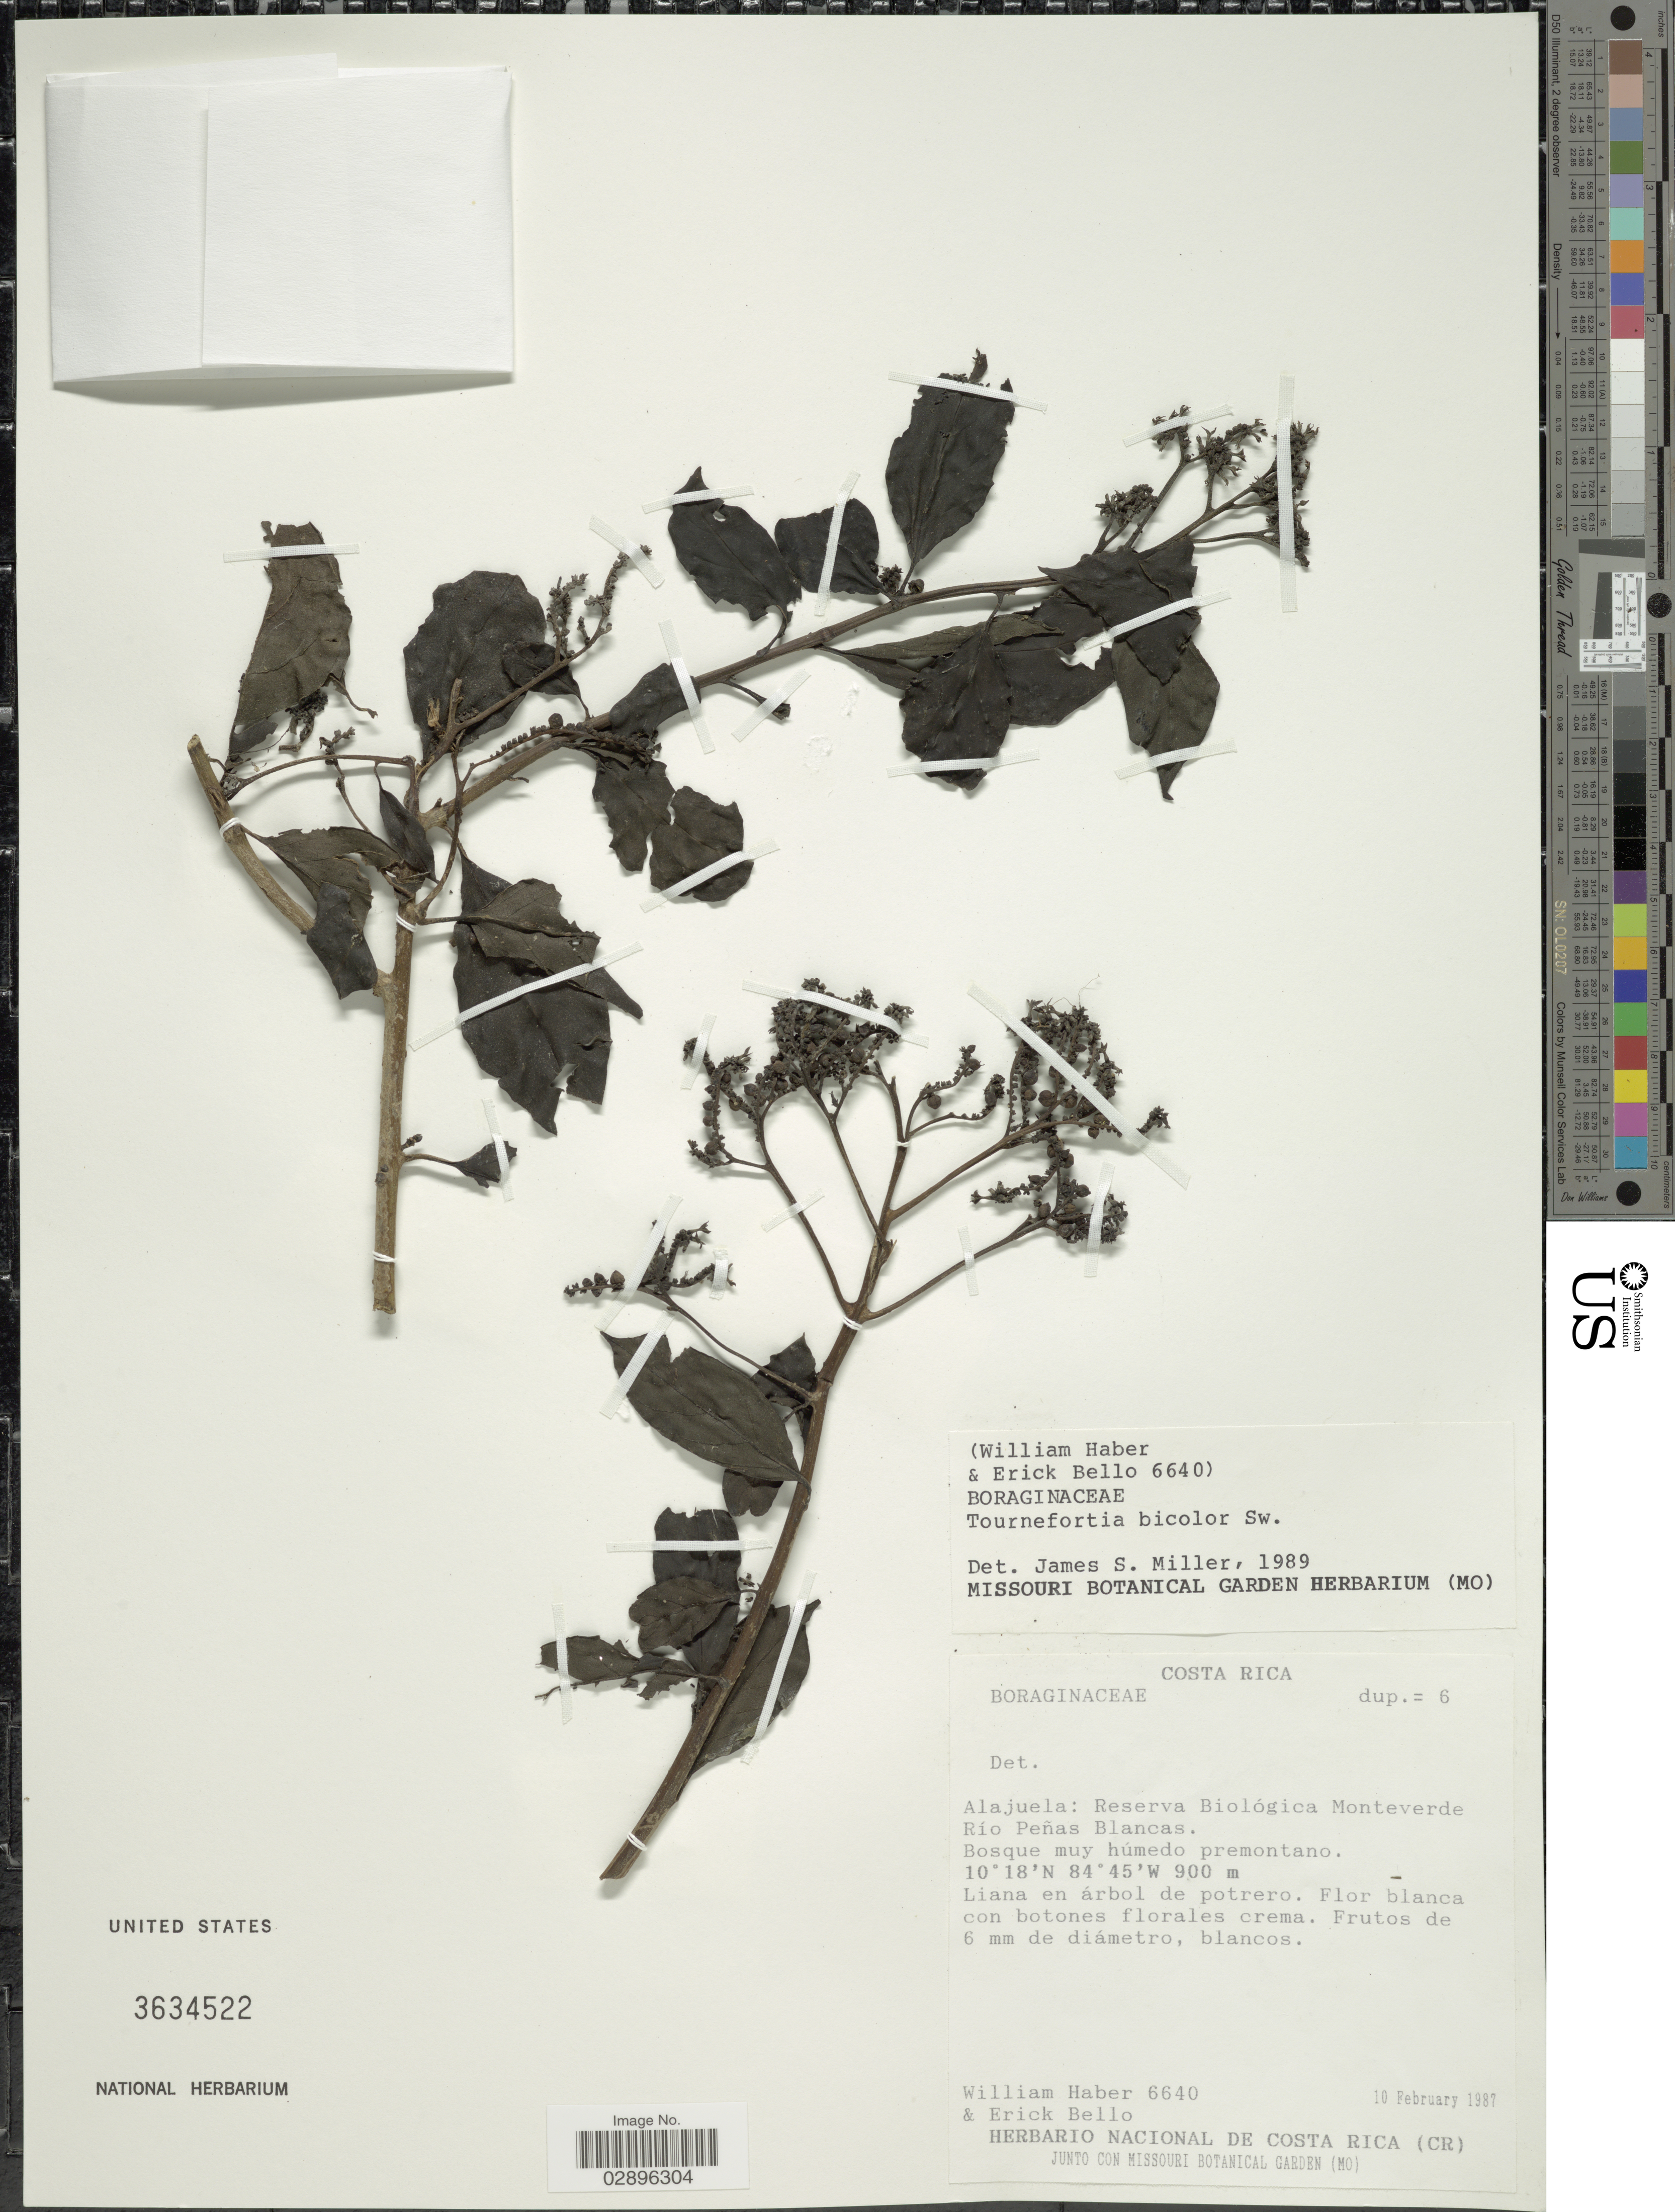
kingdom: Plantae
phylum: Tracheophyta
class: Magnoliopsida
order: Boraginales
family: Heliotropiaceae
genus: Tournefortia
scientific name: Tournefortia bicolor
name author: Sw.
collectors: W. Haber & E. Bello C.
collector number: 6640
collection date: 1987-02-10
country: Costa Rica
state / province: Alajuela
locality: Reserva Biológica Monteverde, Río Peñas Blancas.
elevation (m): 900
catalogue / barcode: US 3634522